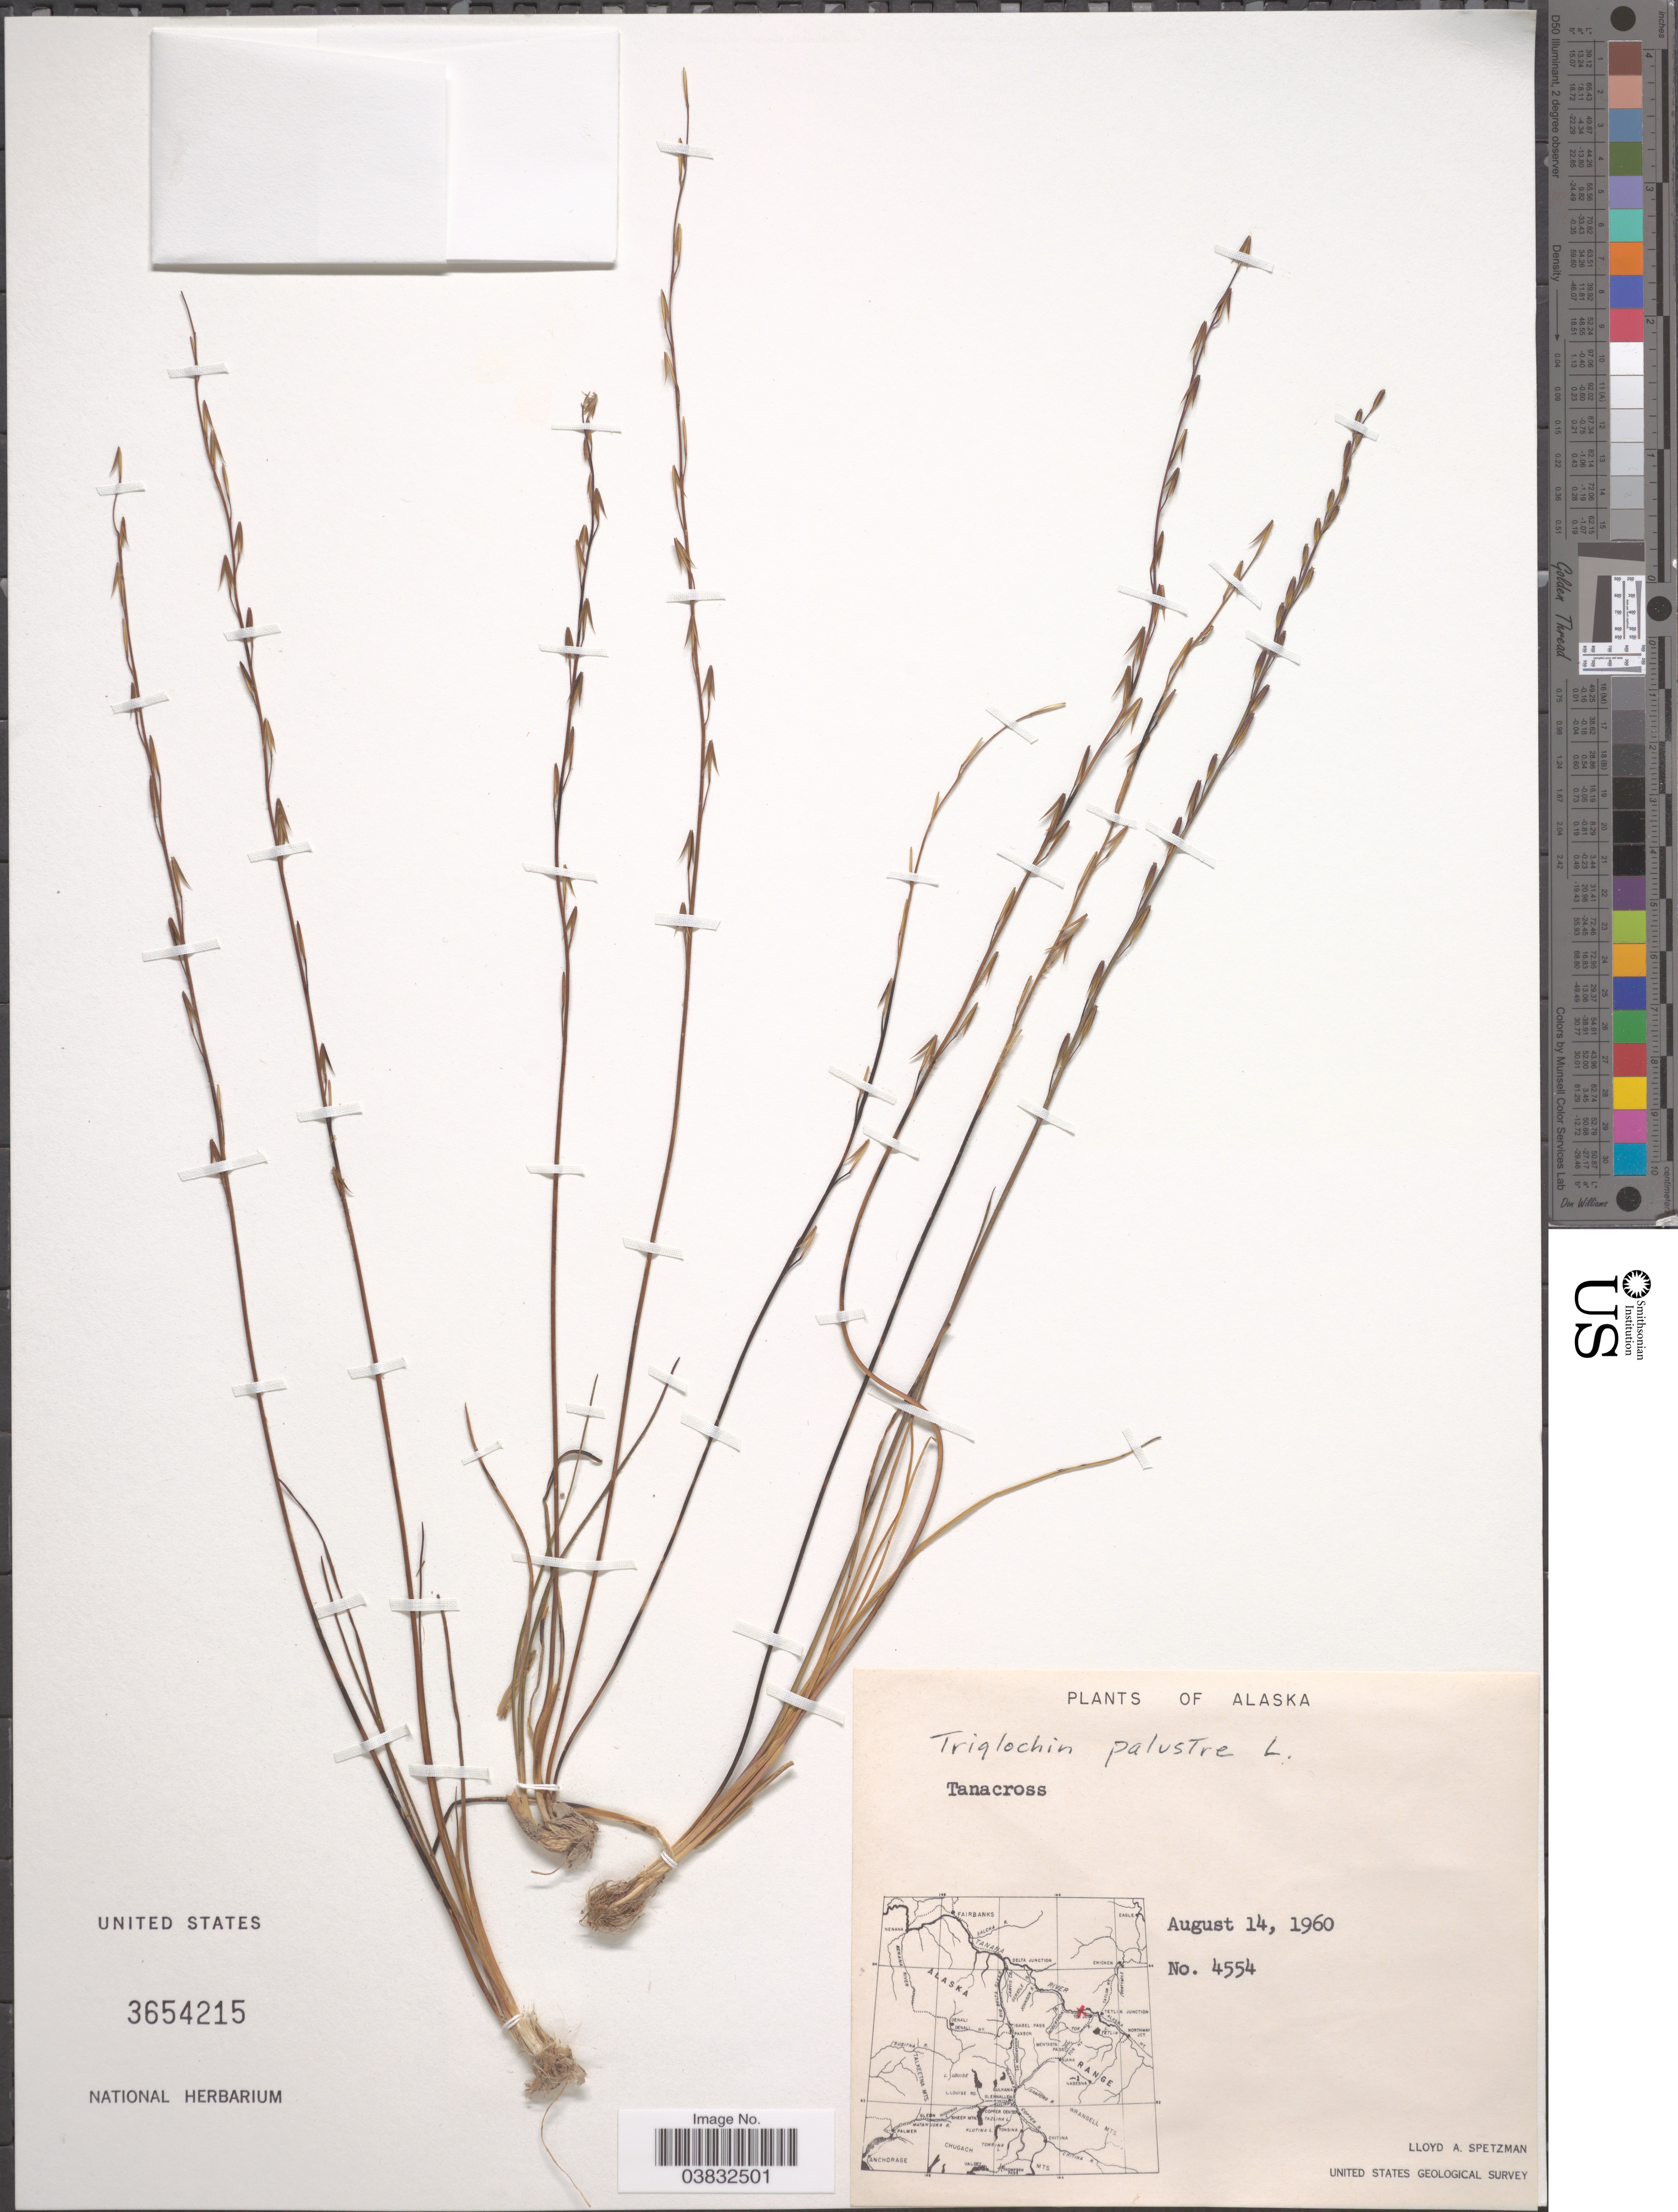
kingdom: Plantae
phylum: Tracheophyta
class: Liliopsida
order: Alismatales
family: Juncaginaceae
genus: Triglochin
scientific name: Triglochin palustris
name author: L.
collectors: L. Spetzman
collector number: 4554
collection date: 1960-08-14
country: United States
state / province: Alaska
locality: Tanacross.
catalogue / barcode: US 3654215